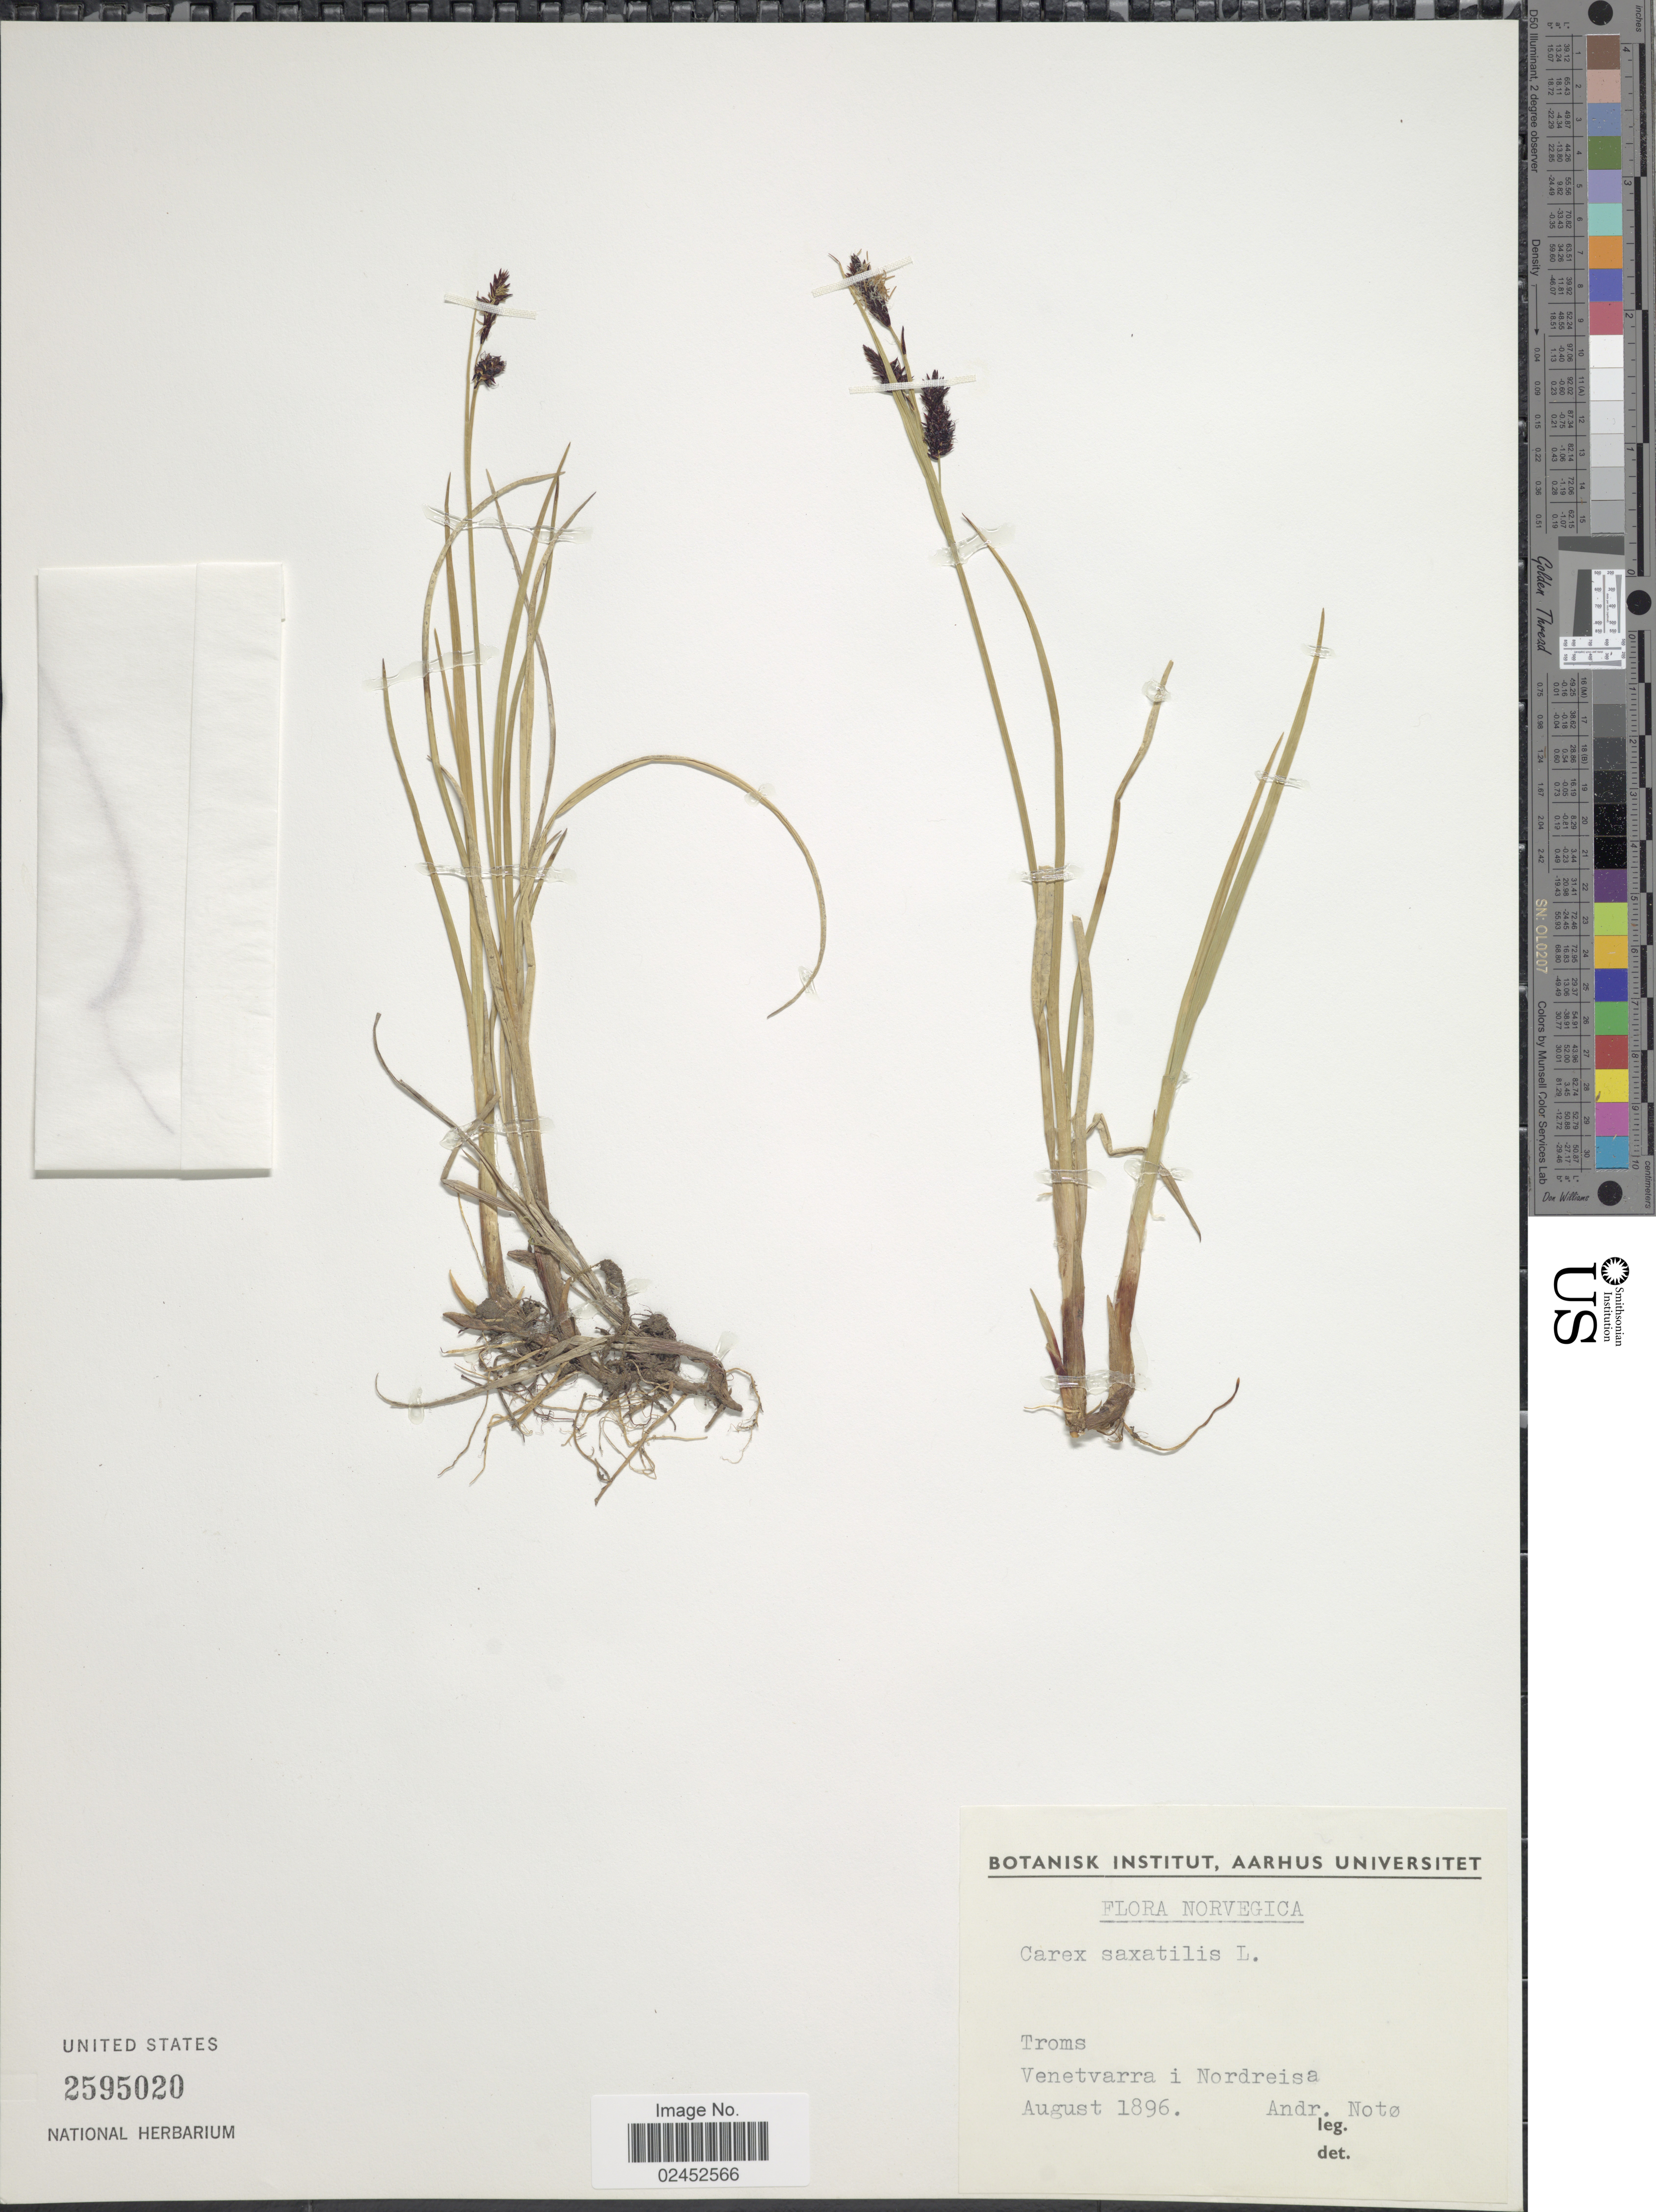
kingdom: Plantae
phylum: Tracheophyta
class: Liliopsida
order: Poales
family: Cyperaceae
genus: Carex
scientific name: Carex saxatilis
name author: L.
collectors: A. Noto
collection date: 1896-08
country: Norway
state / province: Troms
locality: Venetvarra i Nordreisa, Norvegica.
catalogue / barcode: US 2595020